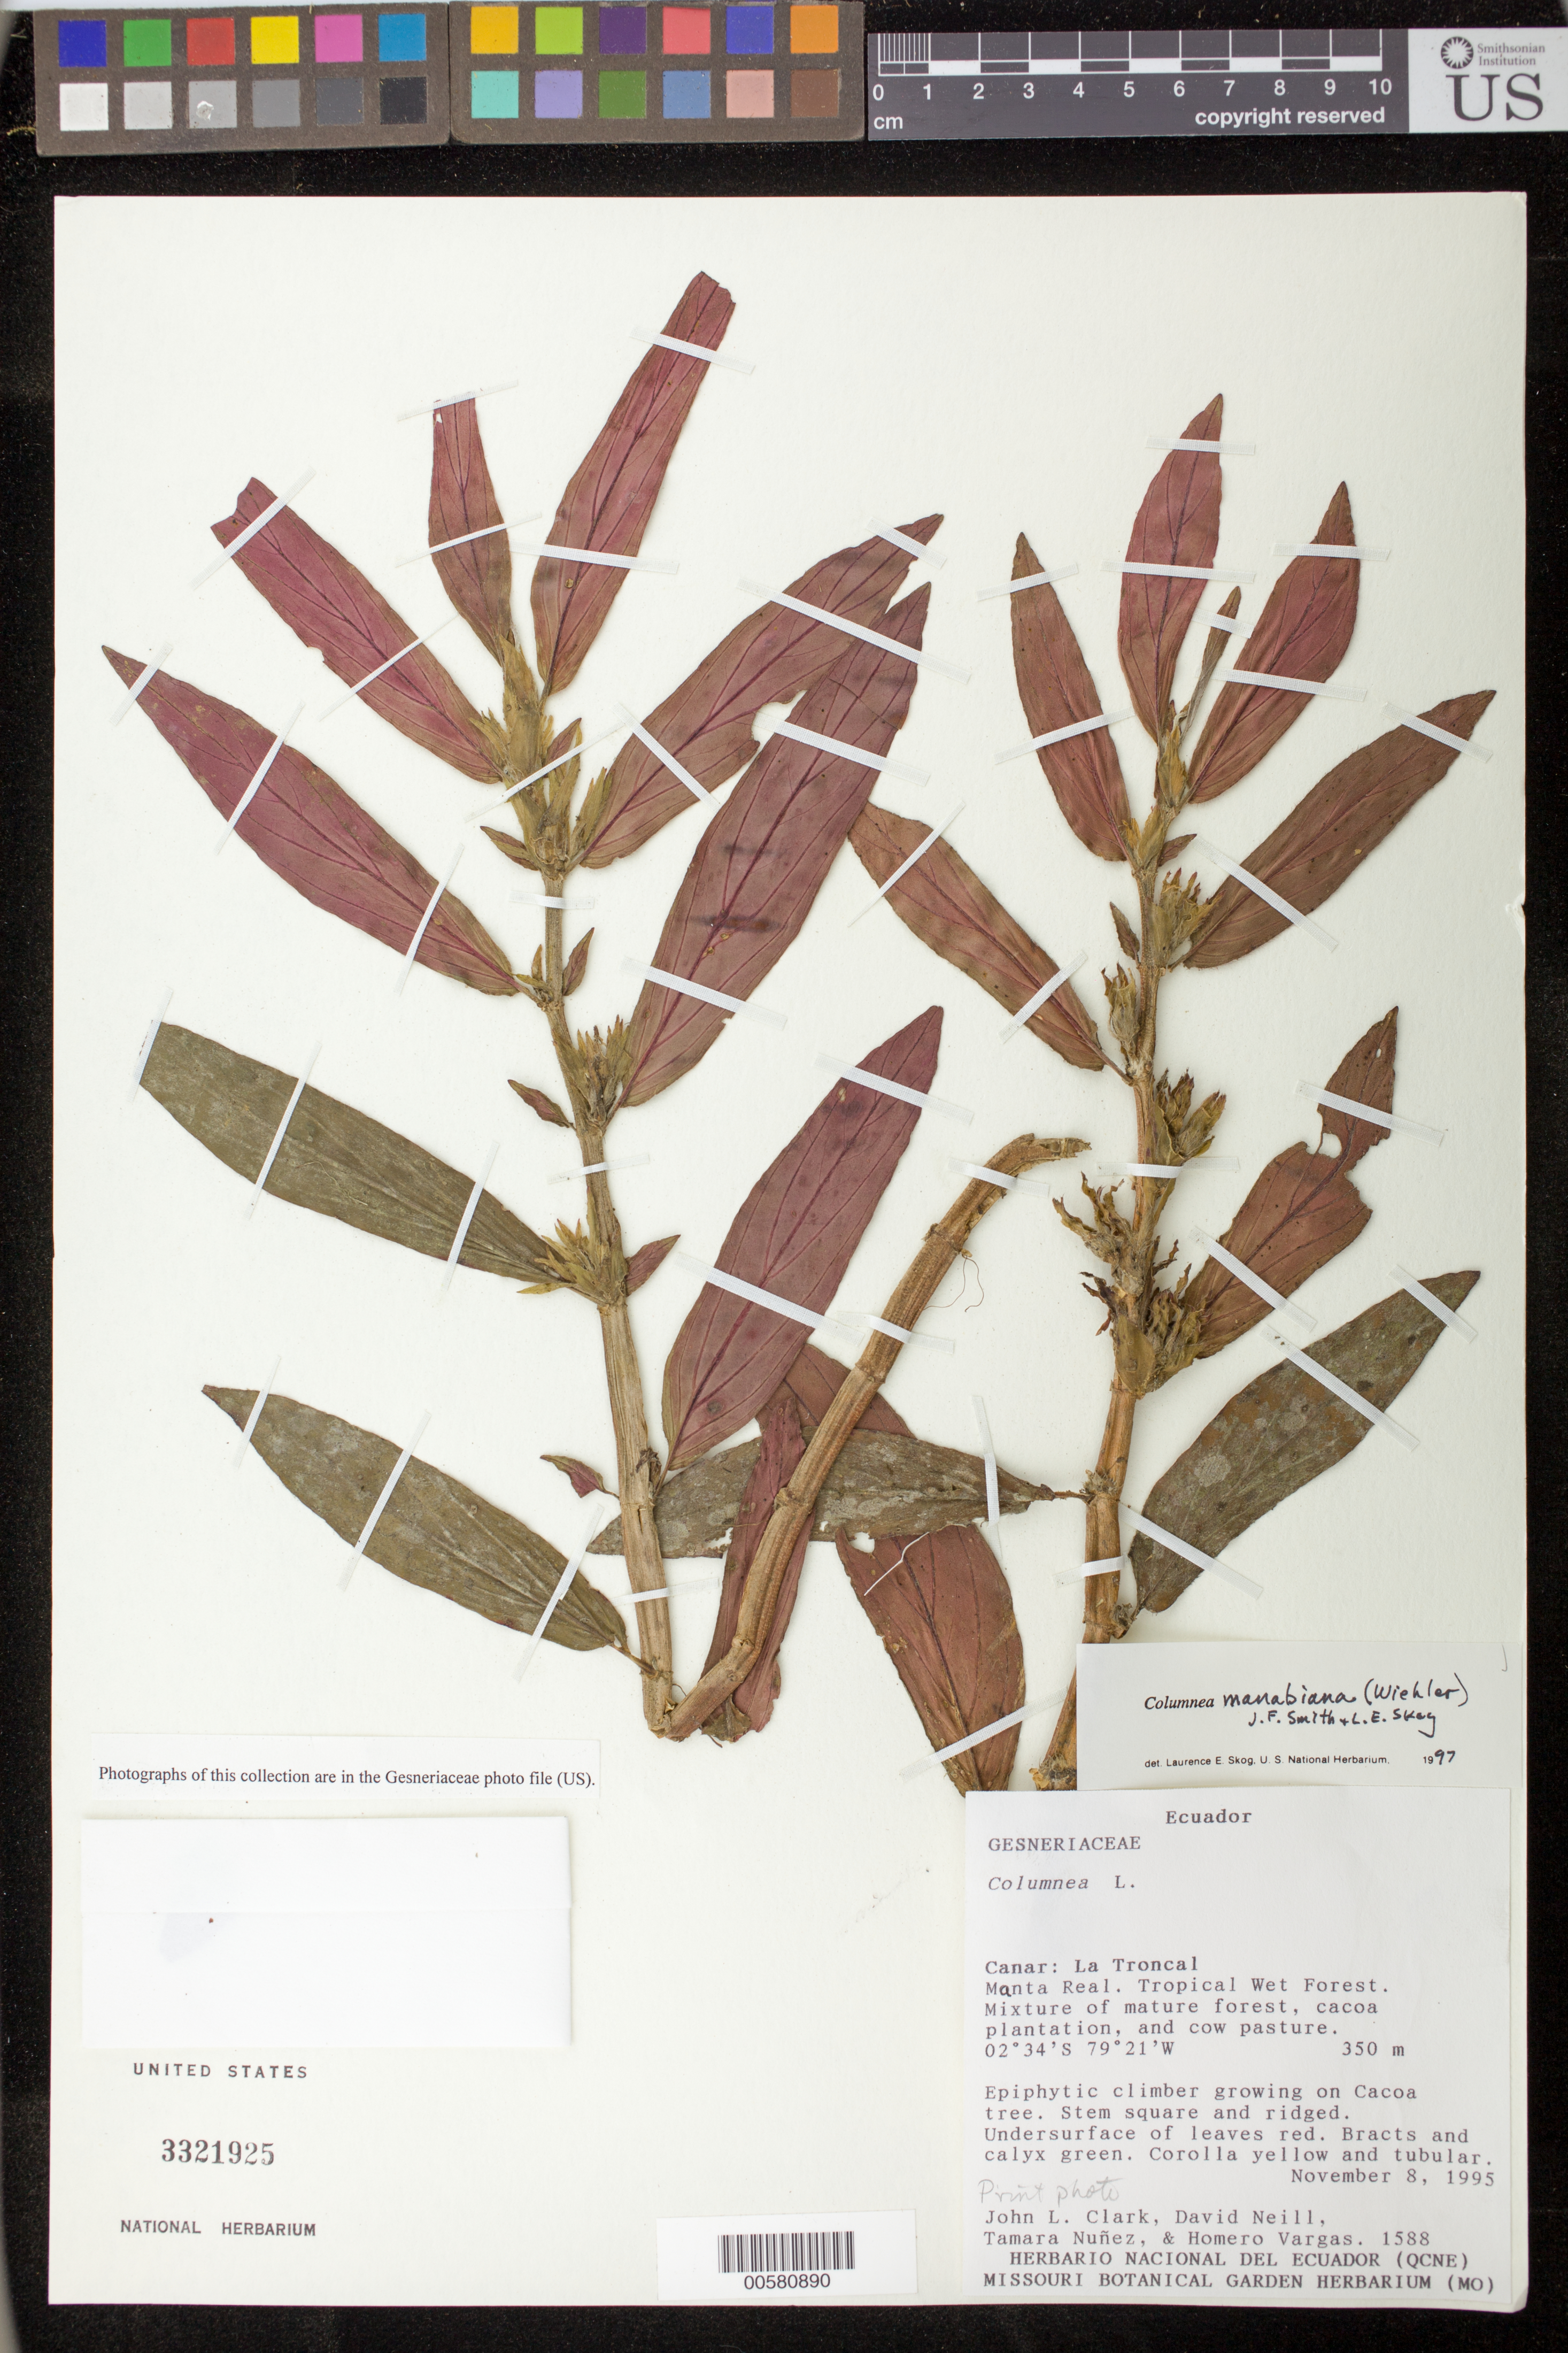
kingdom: Plantae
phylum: Tracheophyta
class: Magnoliopsida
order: Lamiales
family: Gesneriaceae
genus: Columnea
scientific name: Columnea manabiana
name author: (Wiehler) J.F. Sm. & L.E. Skog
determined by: Skog, Laurence E.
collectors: J. L. Clark, D. A. Neill, T. Núñez & H. Vargas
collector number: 1588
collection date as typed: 08 Nov 1995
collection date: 1995-11-08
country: Ecuador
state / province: Cañar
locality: La Troncal, Manta Real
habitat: Tropical wet forest, mixture of mature forest, cocoa plantation, and cow pasture; growing on steep slope along trail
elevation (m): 350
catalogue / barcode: US 3321925